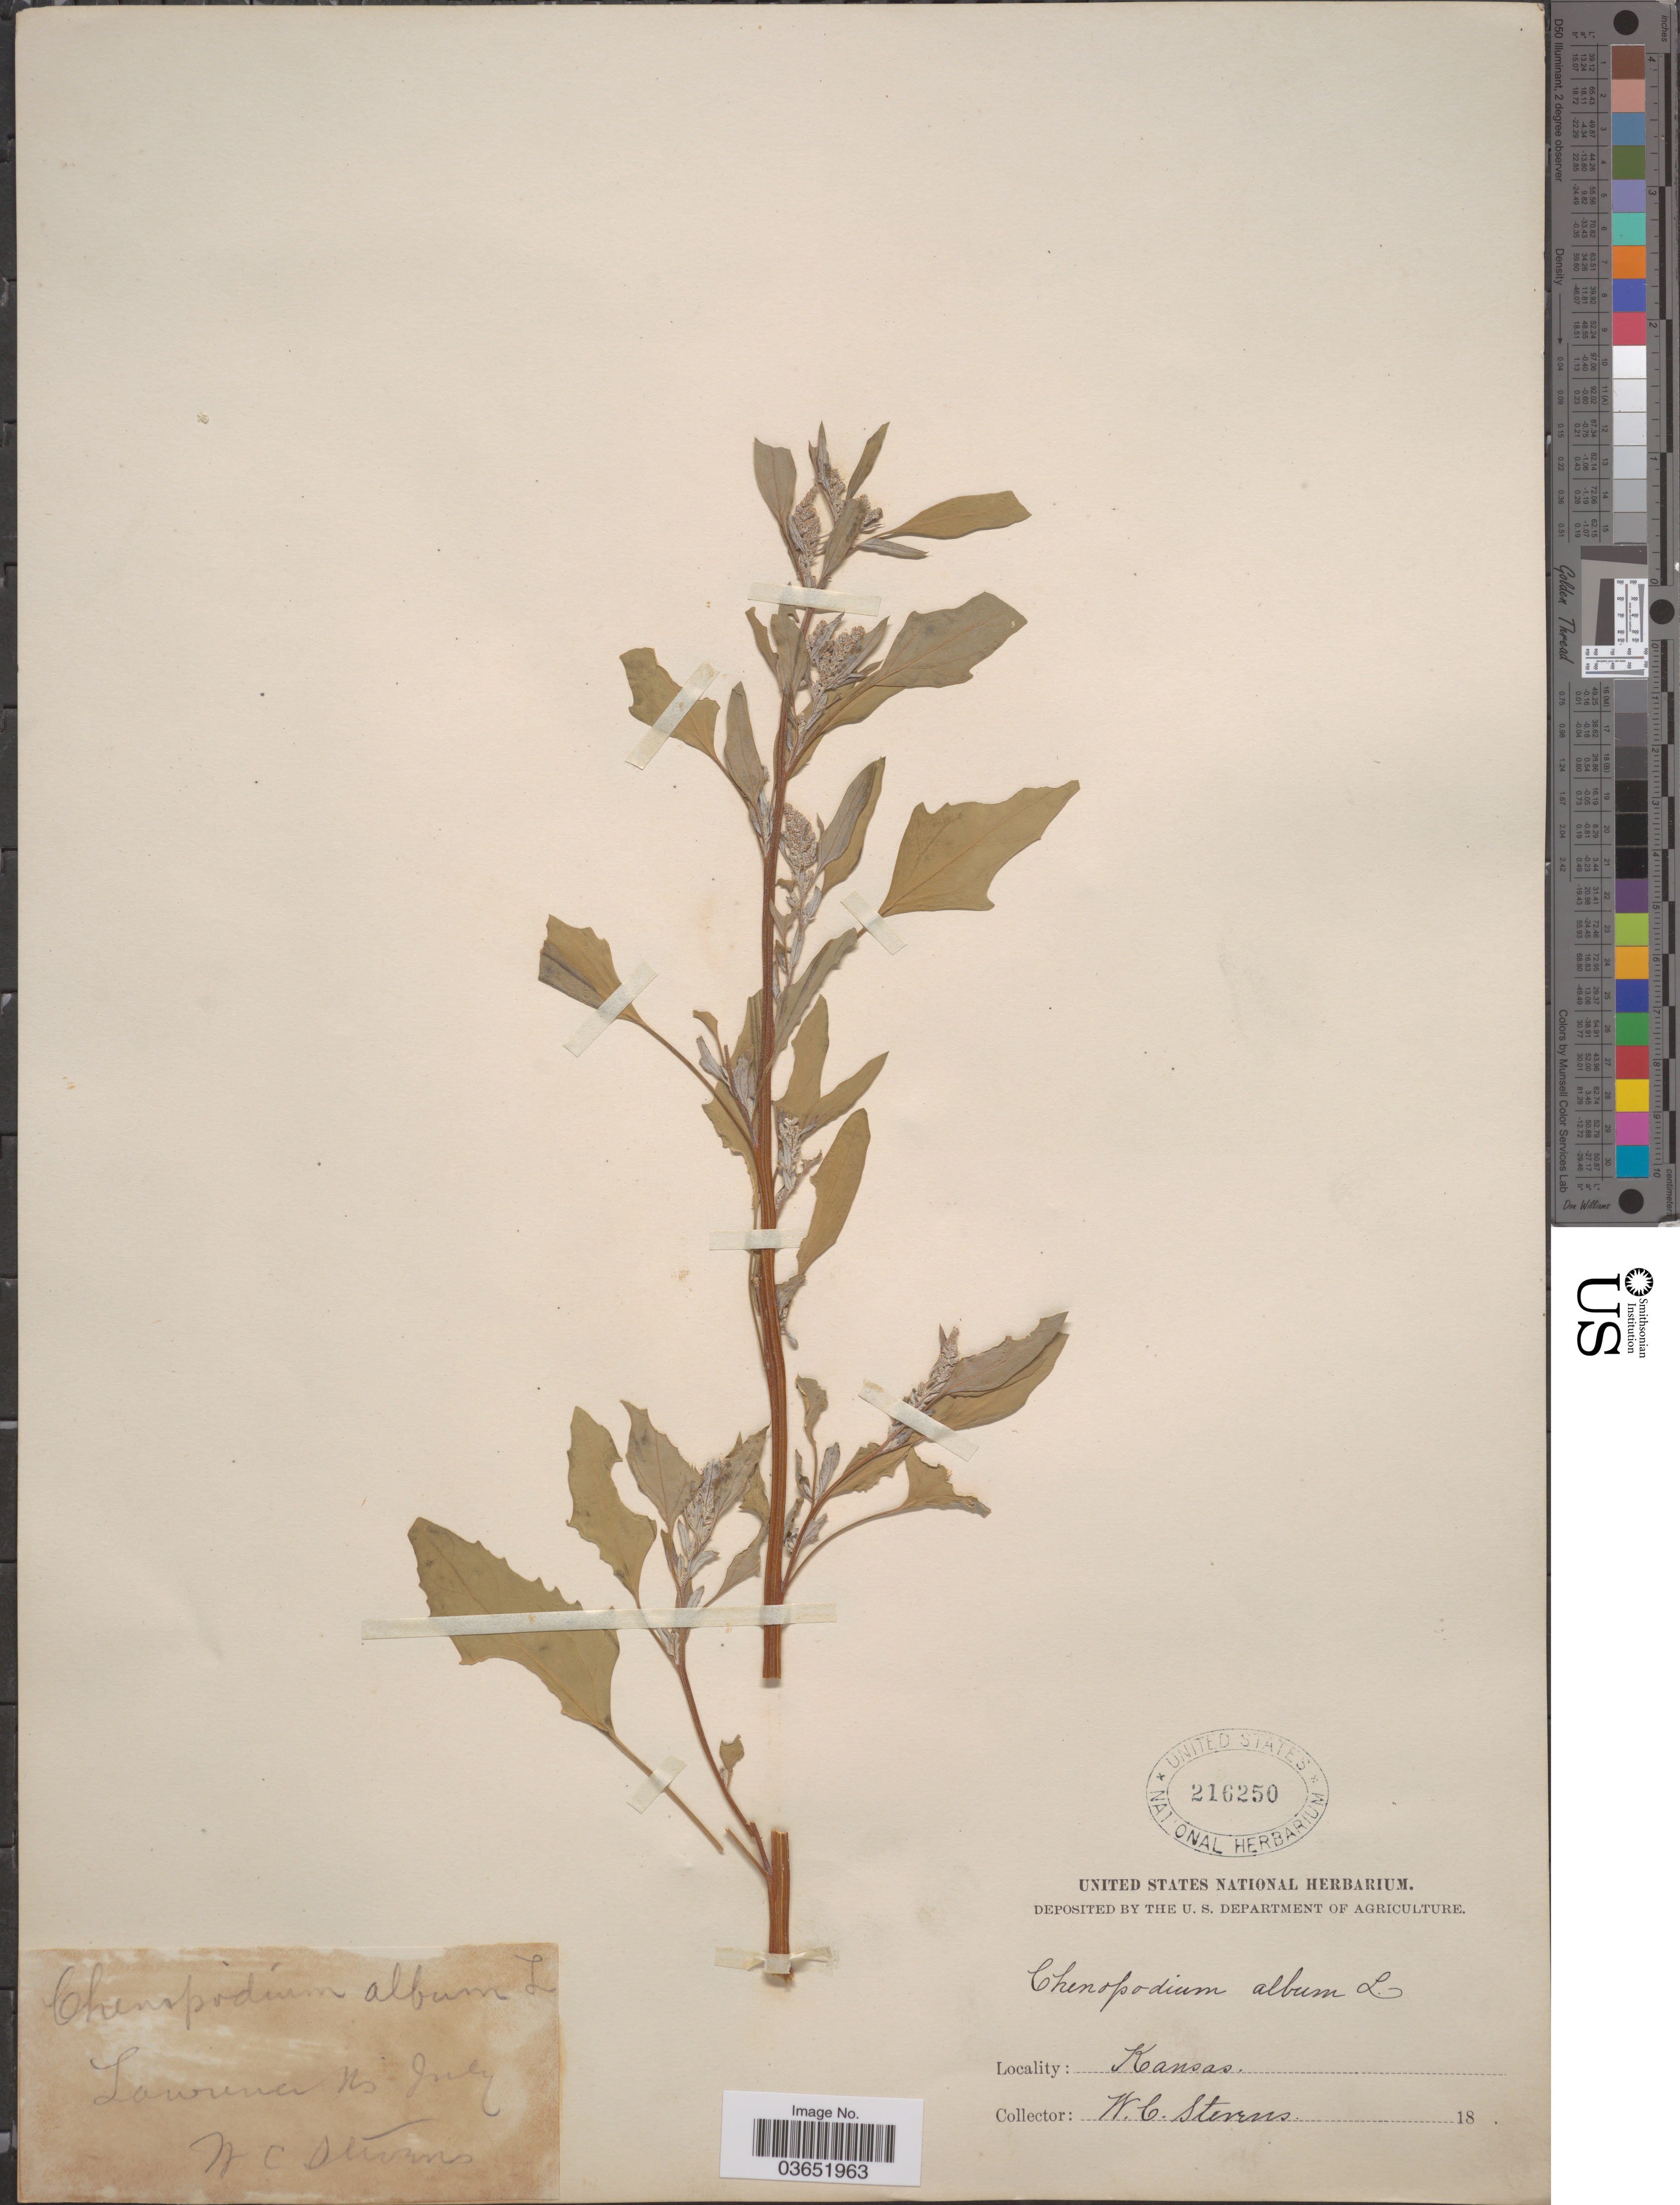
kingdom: Plantae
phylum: Tracheophyta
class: Magnoliopsida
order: Caryophyllales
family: Amaranthaceae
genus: Chenopodium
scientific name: Chenopodium album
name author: L.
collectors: W. C. Stevens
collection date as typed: July 18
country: United States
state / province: Kansas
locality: Lawrence.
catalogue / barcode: US 216250